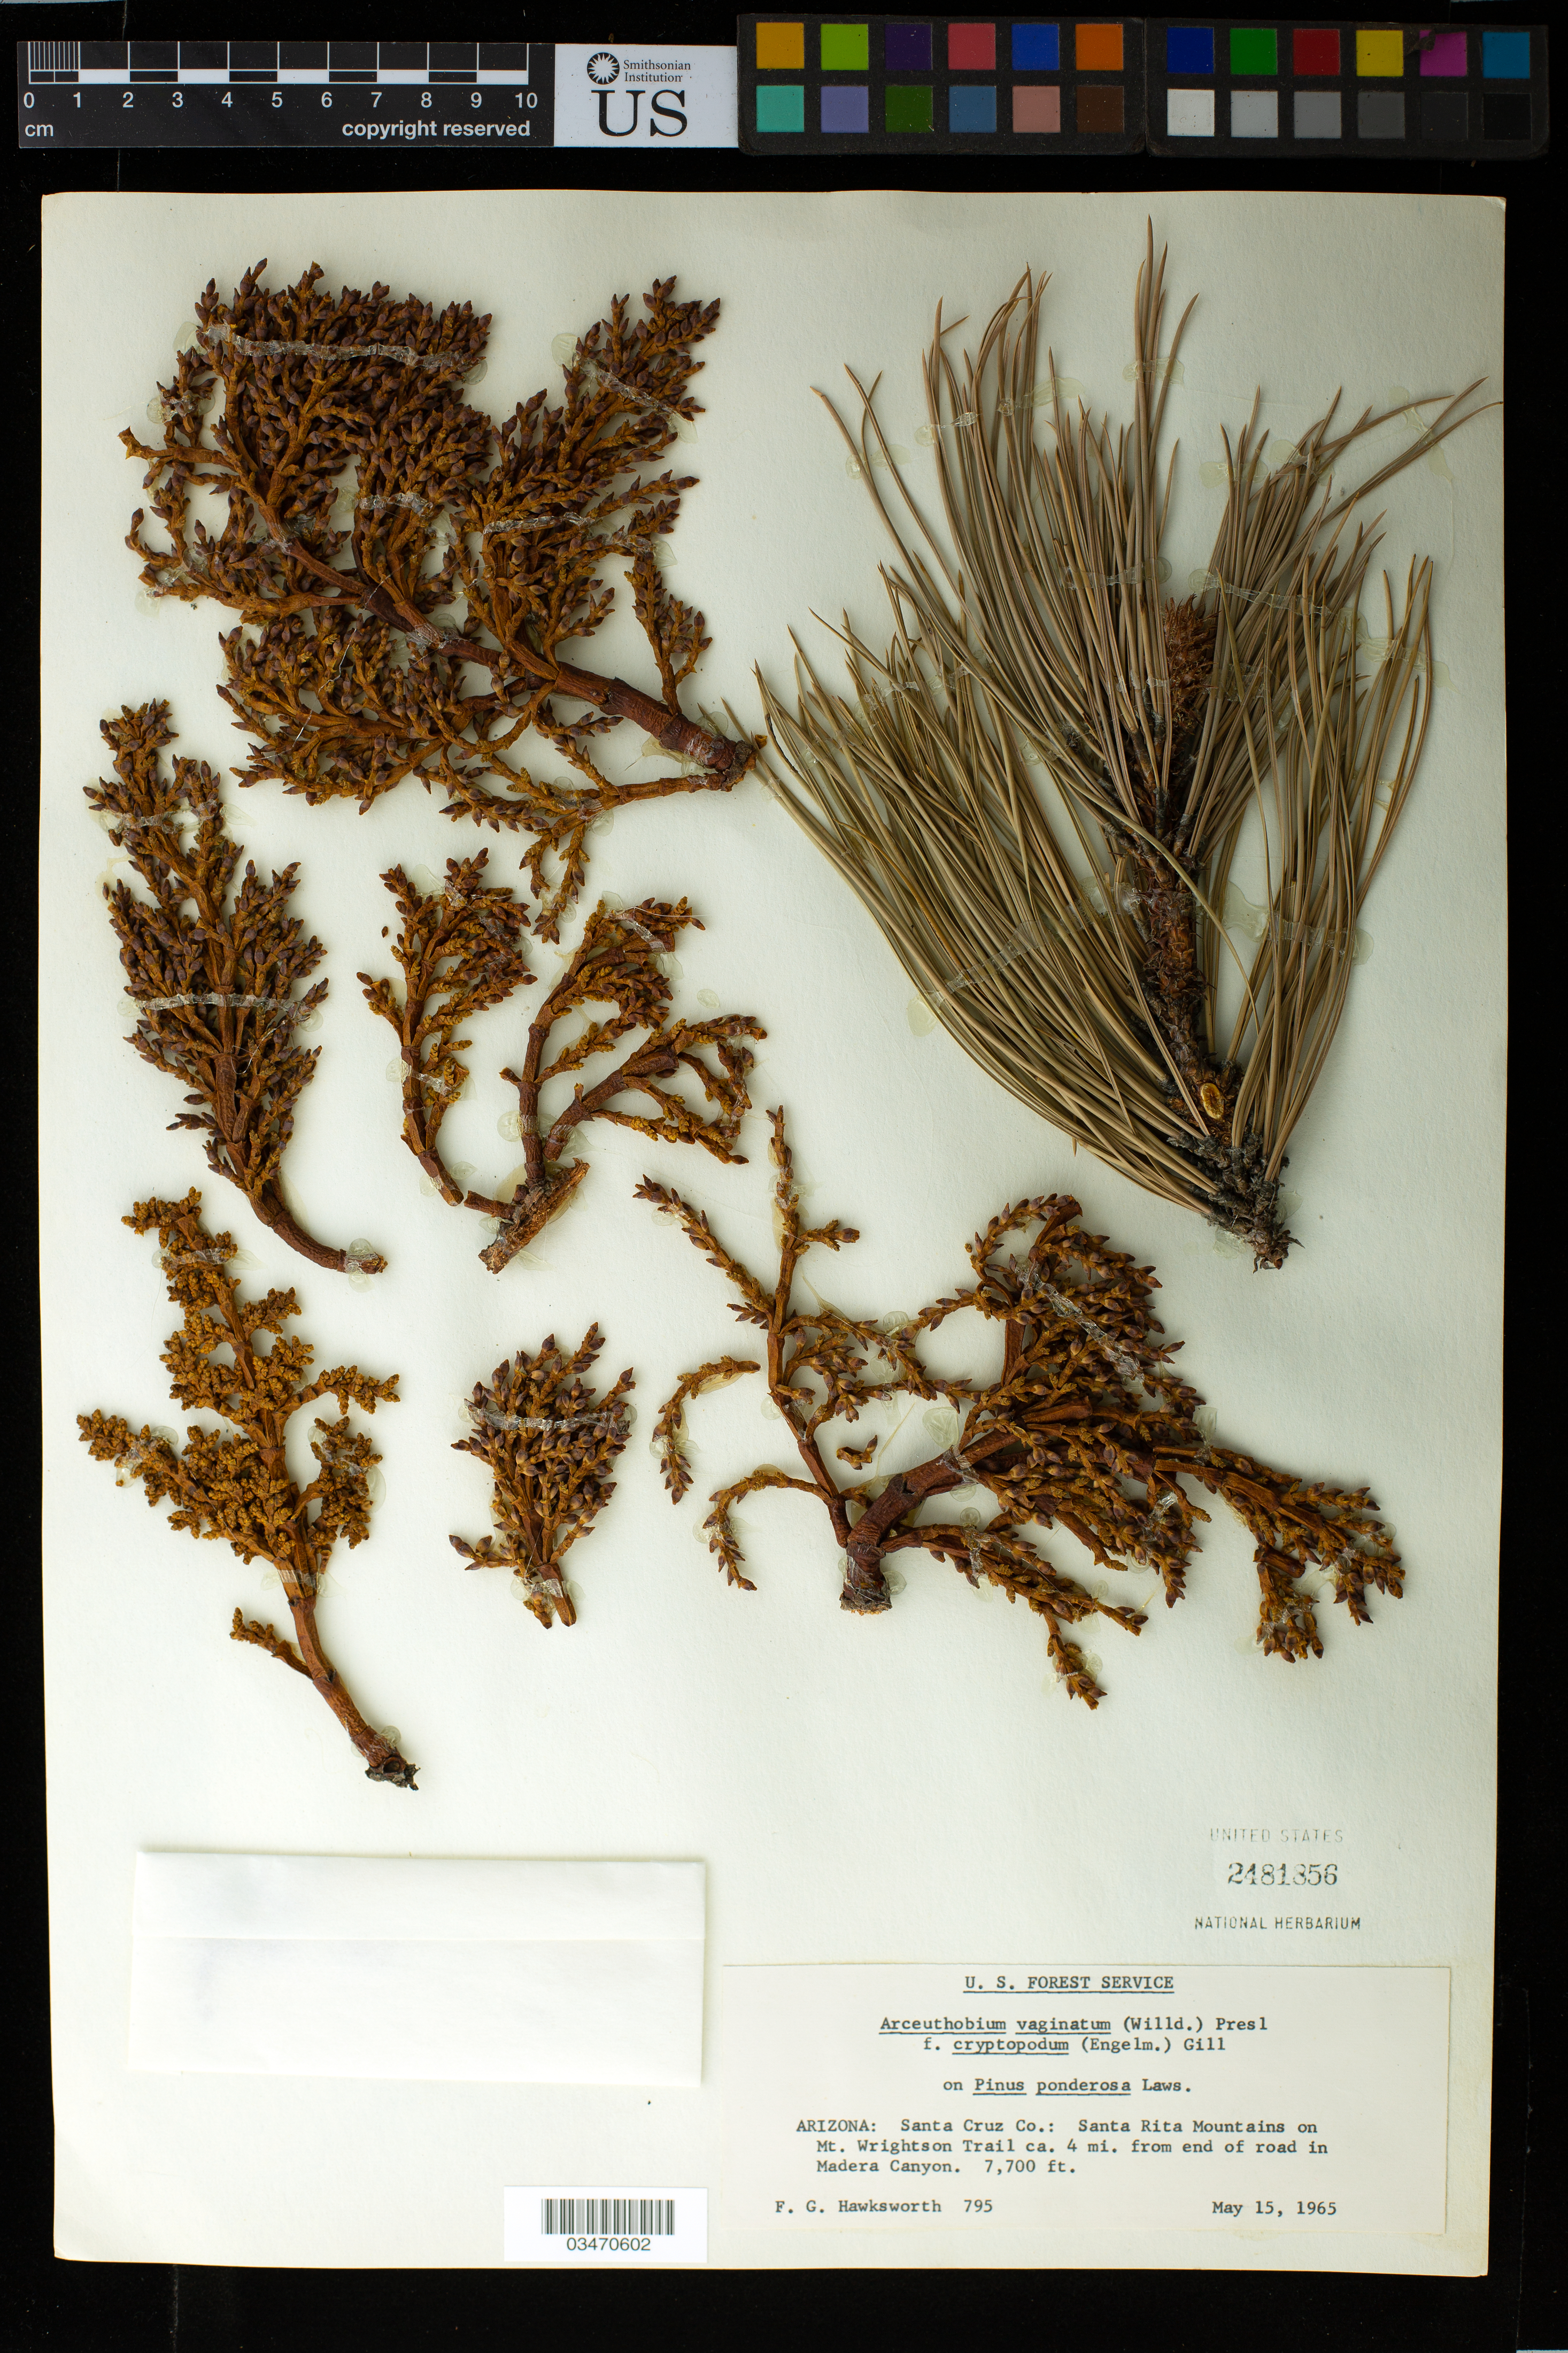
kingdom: Plantae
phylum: Tracheophyta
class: Magnoliopsida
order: Santalales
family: Viscaceae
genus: Arceuthobium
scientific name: Arceuthobium vaginatum f. cryptopodum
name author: (Engelm.) L.S. Gill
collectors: F. G. Hawksworth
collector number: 795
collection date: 1965-05-15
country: United States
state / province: Arizona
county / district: Santa Cruz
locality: Santa Rita Mts. On Mt. Wrightson Trail, ca. 4 mi. from end of road in Madera Canyon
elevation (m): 2347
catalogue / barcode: US 2481856